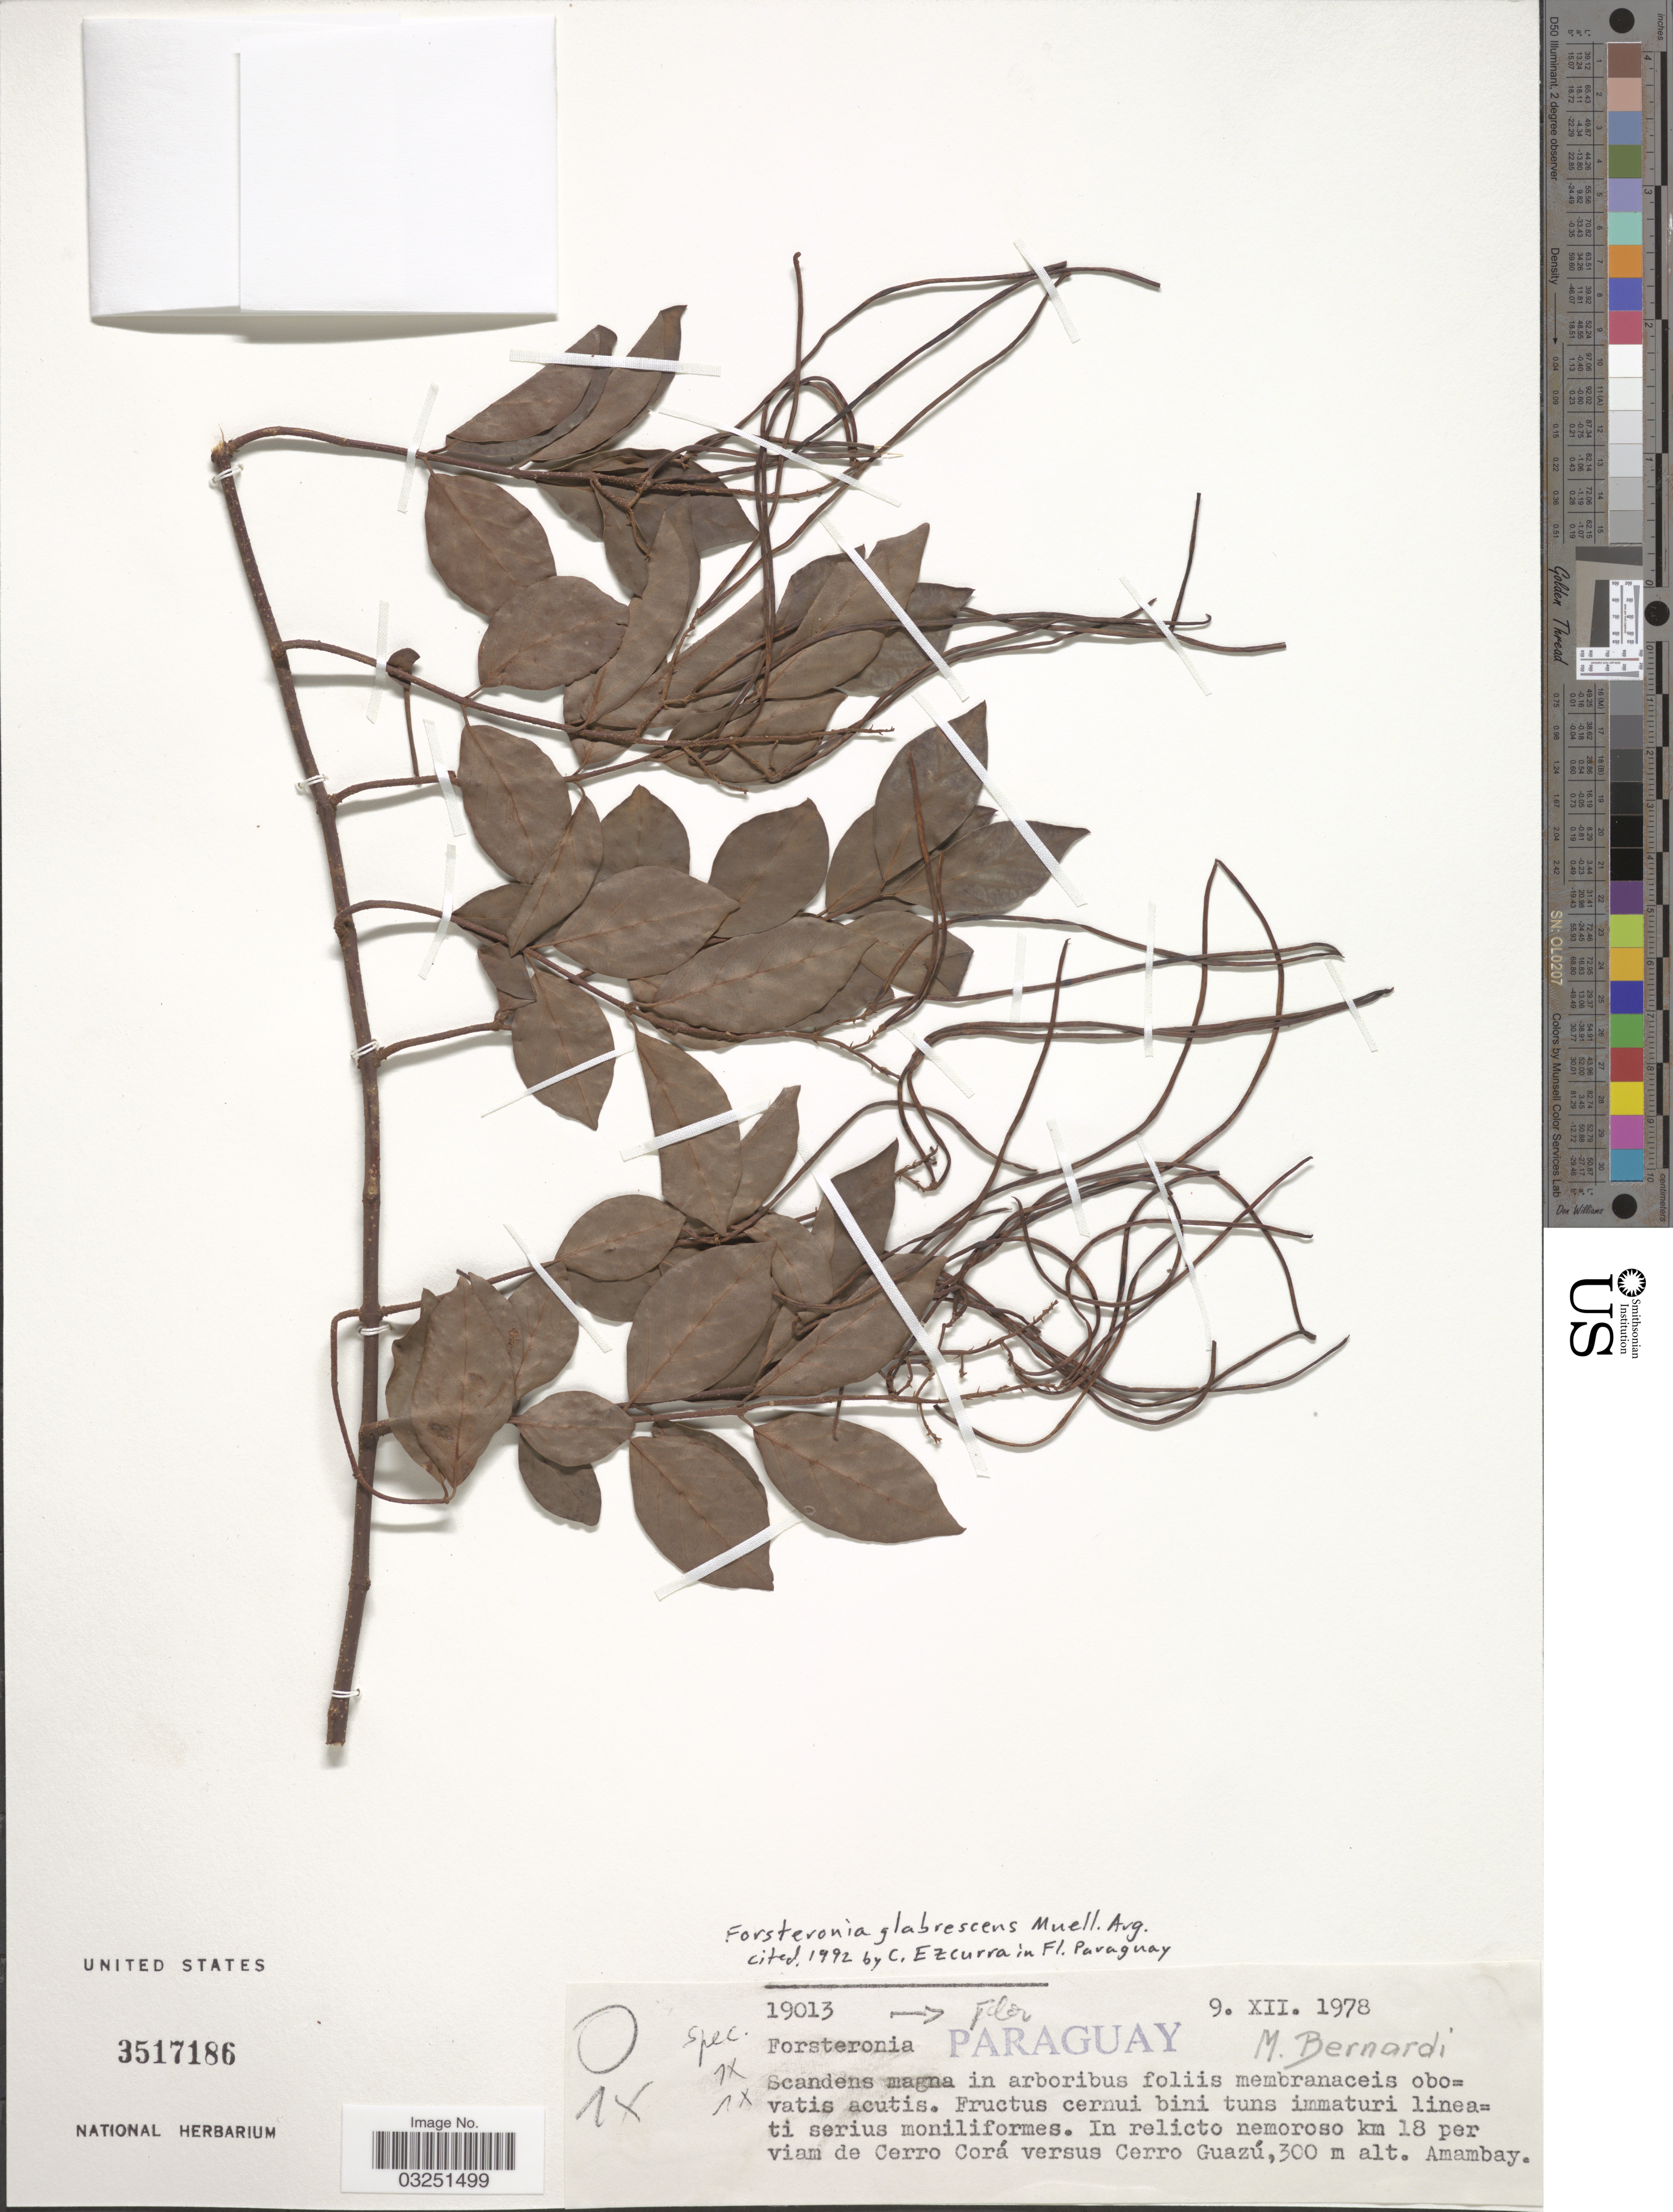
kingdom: Plantae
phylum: Tracheophyta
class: Magnoliopsida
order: Gentianales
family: Apocynaceae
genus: Forsteronia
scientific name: Forsteronia glabrescens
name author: Müll. Arg.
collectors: M. Bernardi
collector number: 19013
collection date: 1978-12-09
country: Paraguay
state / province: Amambay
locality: In relicto nemoroso km 18 per viam de Cerro Corá versus Guazú.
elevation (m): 300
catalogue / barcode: US 3517186